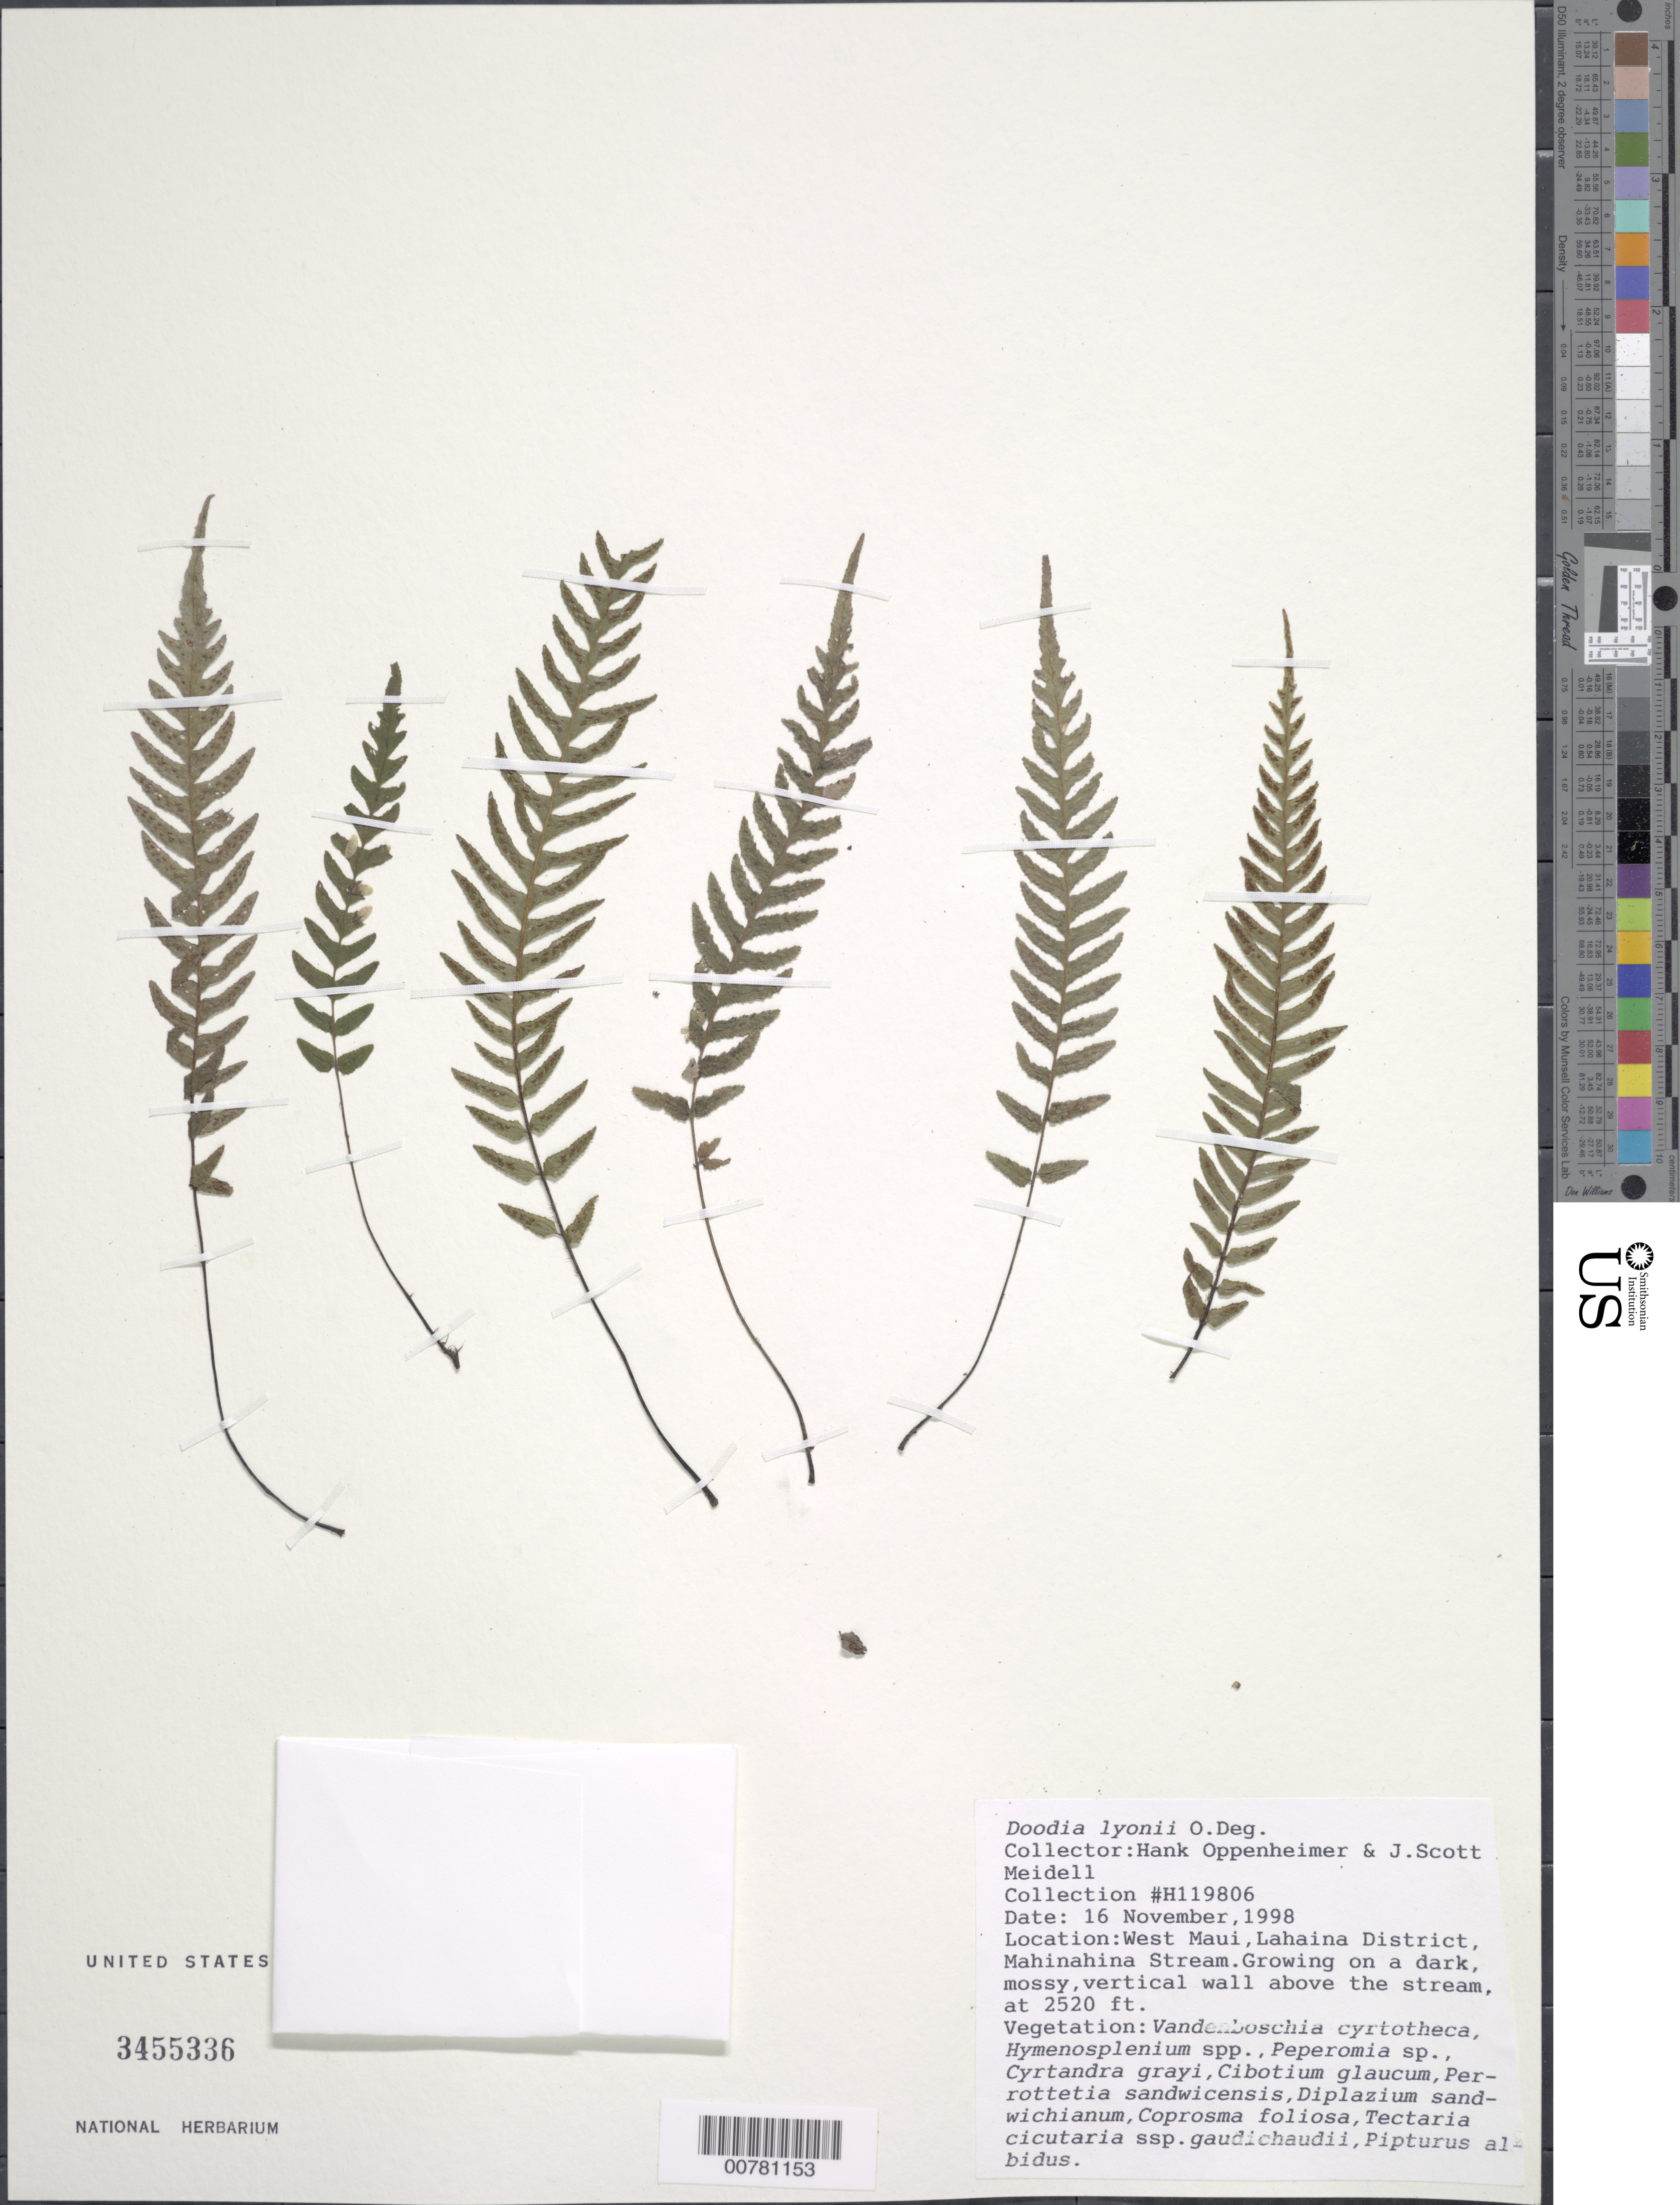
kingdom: Plantae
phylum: Tracheophyta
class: Polypodiopsida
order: Polypodiales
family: Blechnaceae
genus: Doodia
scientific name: Doodia lyonii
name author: O. Deg.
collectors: H. L. Oppenheimer & J. Meidell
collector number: H119806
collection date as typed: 16 Nov 1998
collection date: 1998-11-16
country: United States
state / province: Hawaii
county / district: Maui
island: Maui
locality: West Maui, Lahaina District, Mahinahina Stream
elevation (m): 768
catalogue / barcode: US 3455336